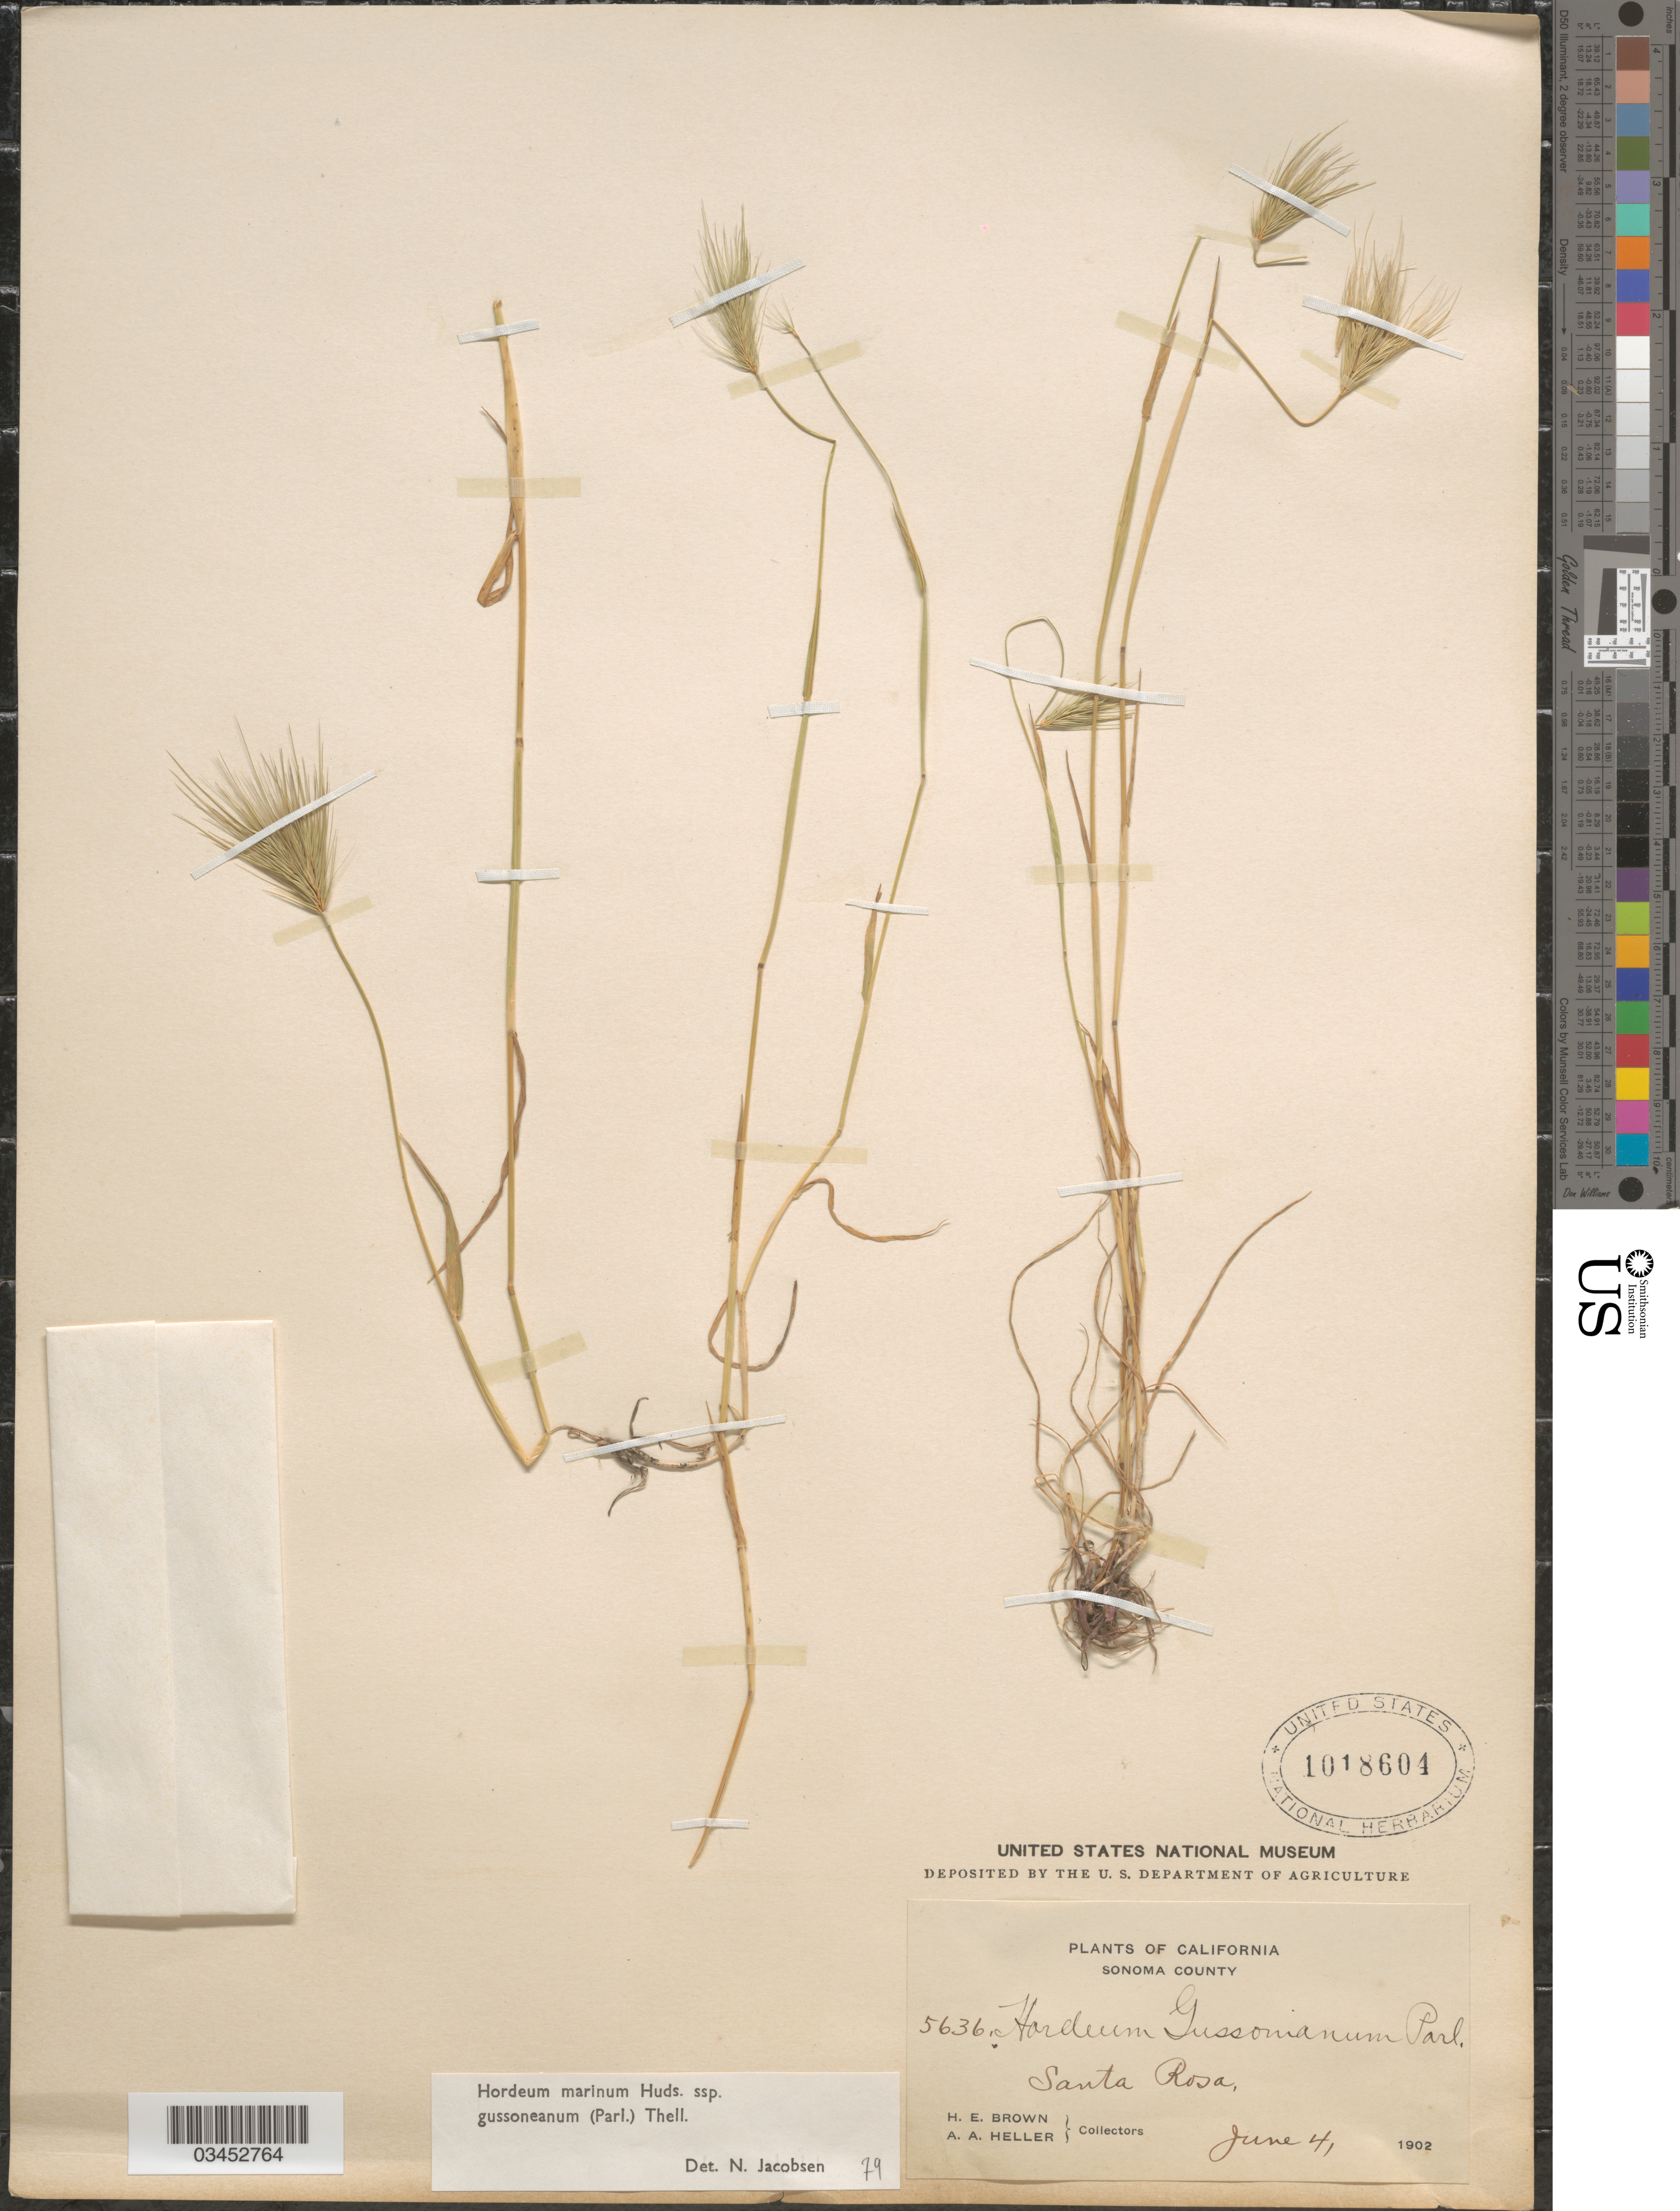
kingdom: Plantae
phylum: Tracheophyta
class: Liliopsida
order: Poales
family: Poaceae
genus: Hordeum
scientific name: Hordeum marinum subsp. gussoneanum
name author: (Parl.) Thell.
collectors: H. E. Brown & A. A. Heller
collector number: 5636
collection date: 1902-06-04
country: United States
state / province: California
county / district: Sonoma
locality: Sonoma County. Santa Rosa.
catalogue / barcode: US 1018604